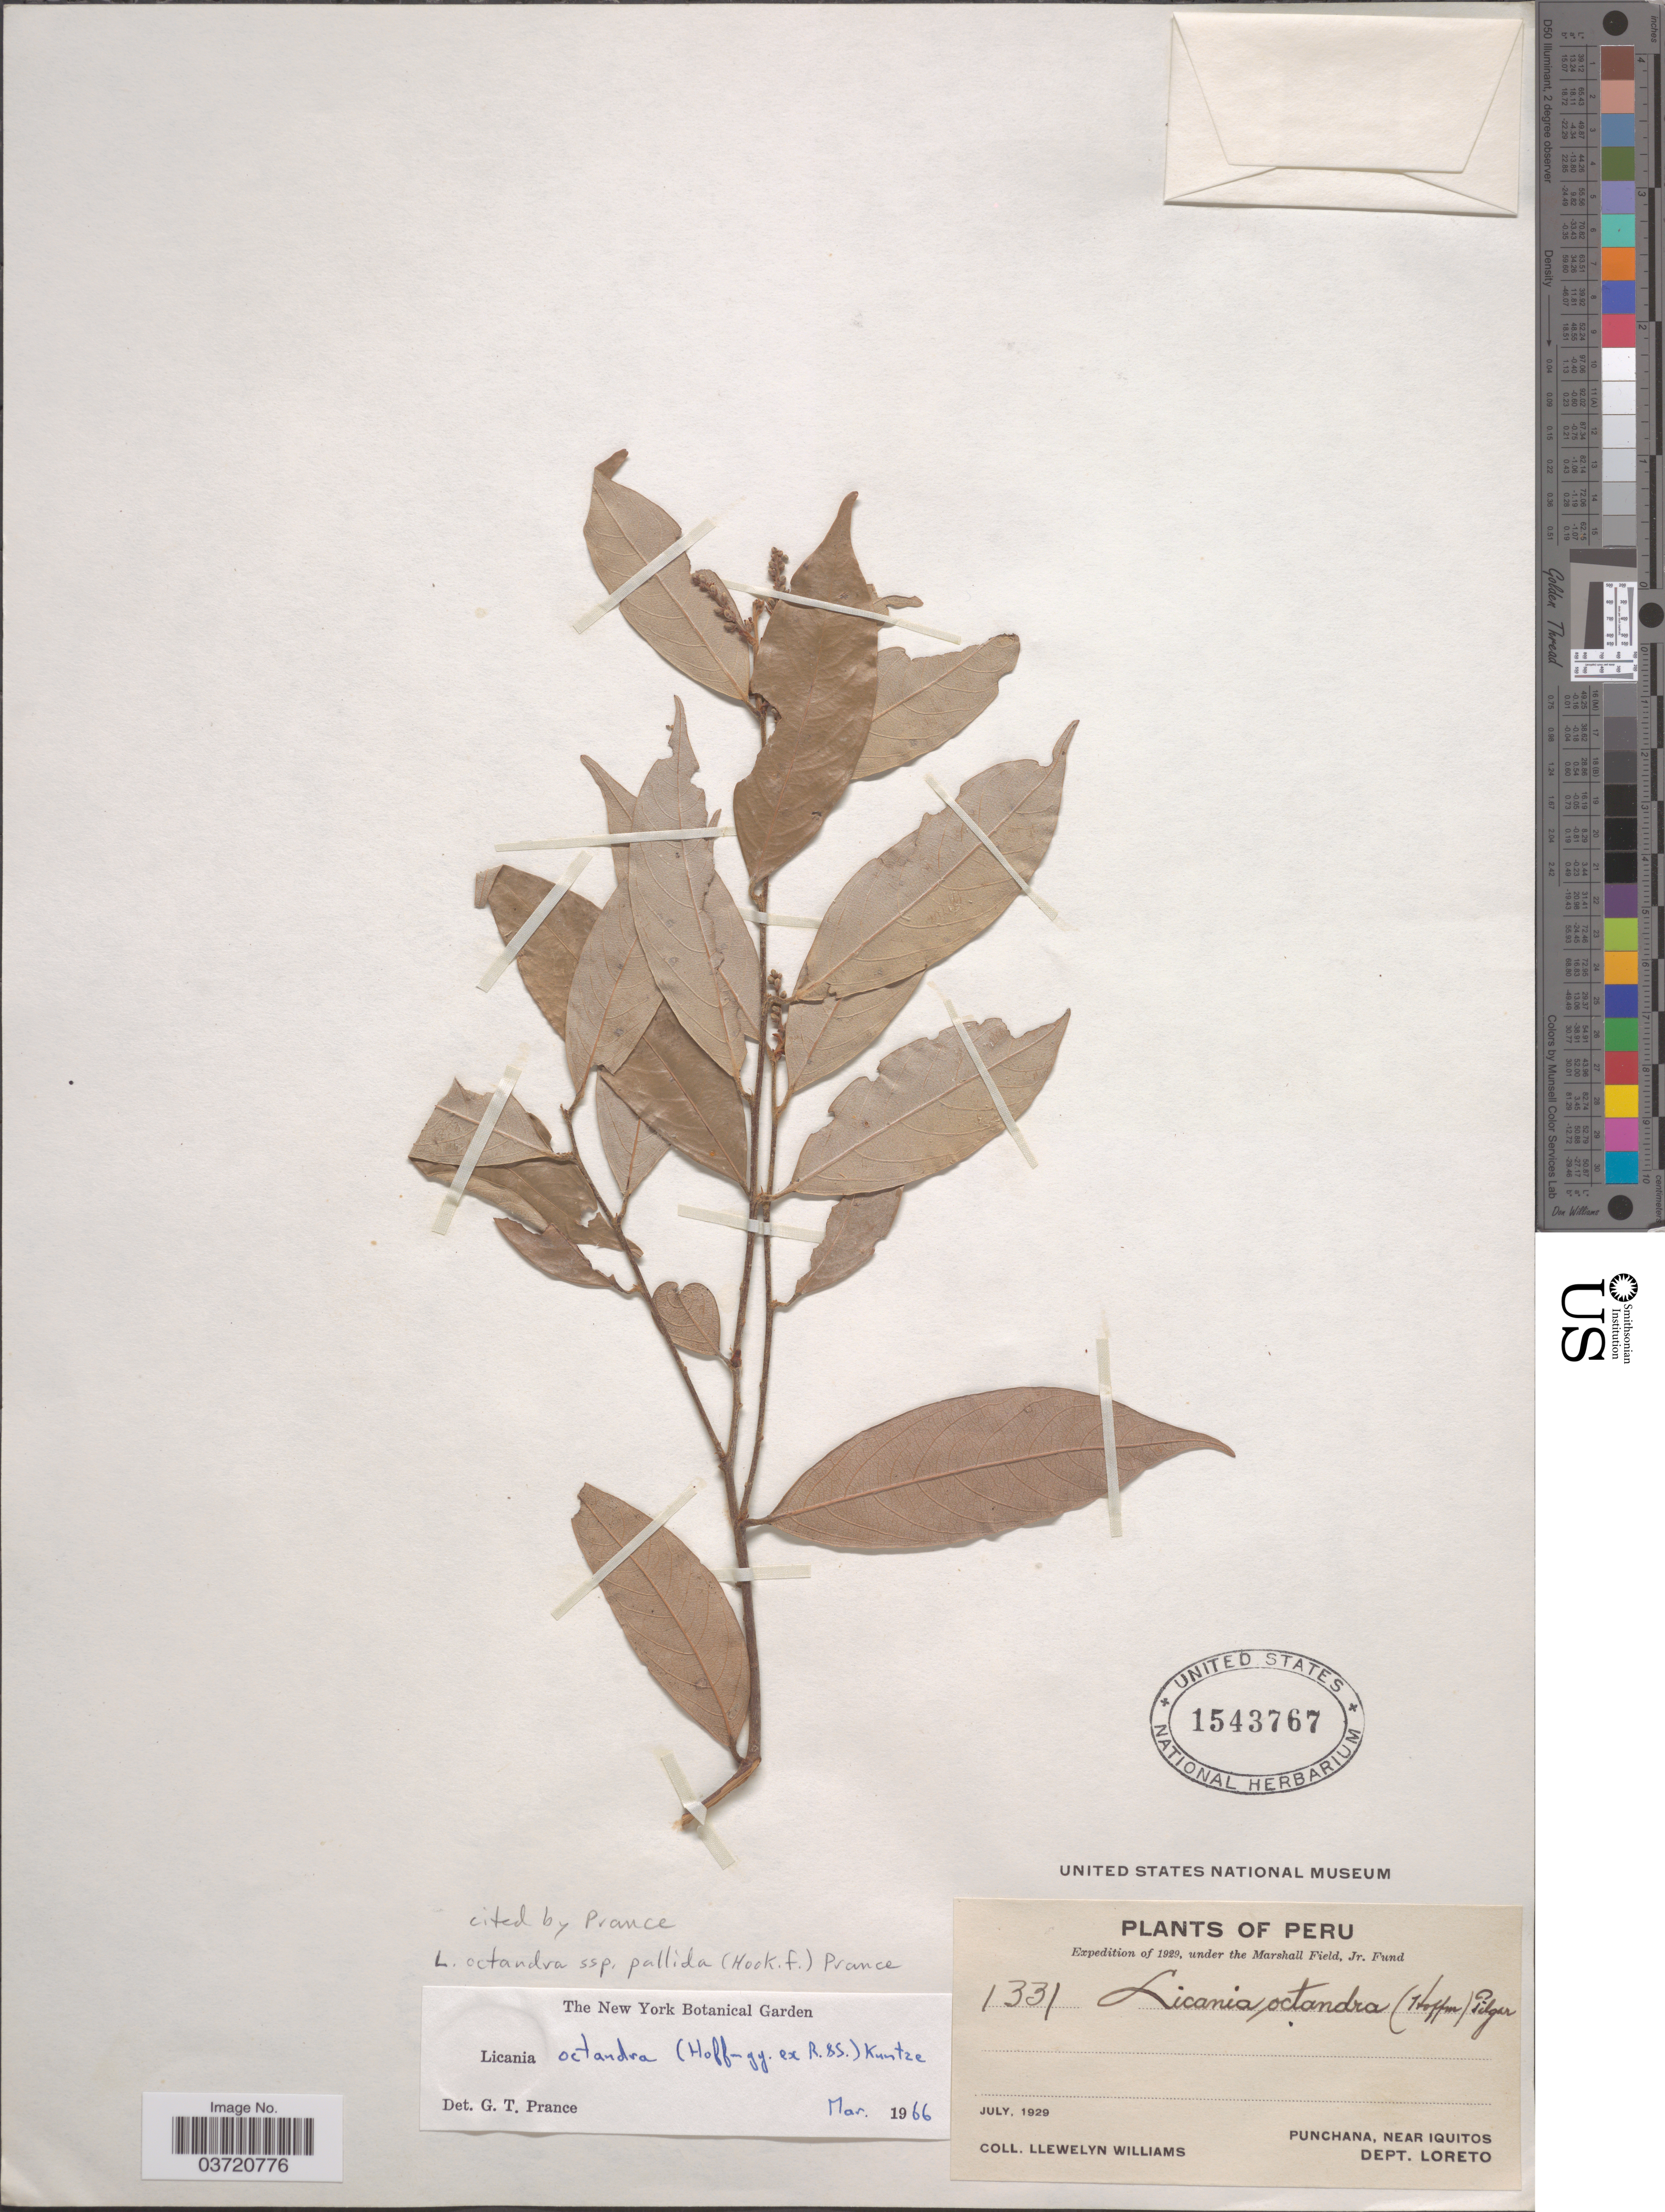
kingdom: Plantae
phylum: Tracheophyta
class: Magnoliopsida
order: Malpighiales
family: Chrysobalanaceae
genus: Leptobalanus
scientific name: Leptobalanus octandrus subsp. pallidus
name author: (Hook. f.) Sothers & Prance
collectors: Ll. Williams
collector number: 1331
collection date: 1929-07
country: Peru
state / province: Loreto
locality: Punchana, near Iquitos. Dept. Loreto.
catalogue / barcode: US 1543767